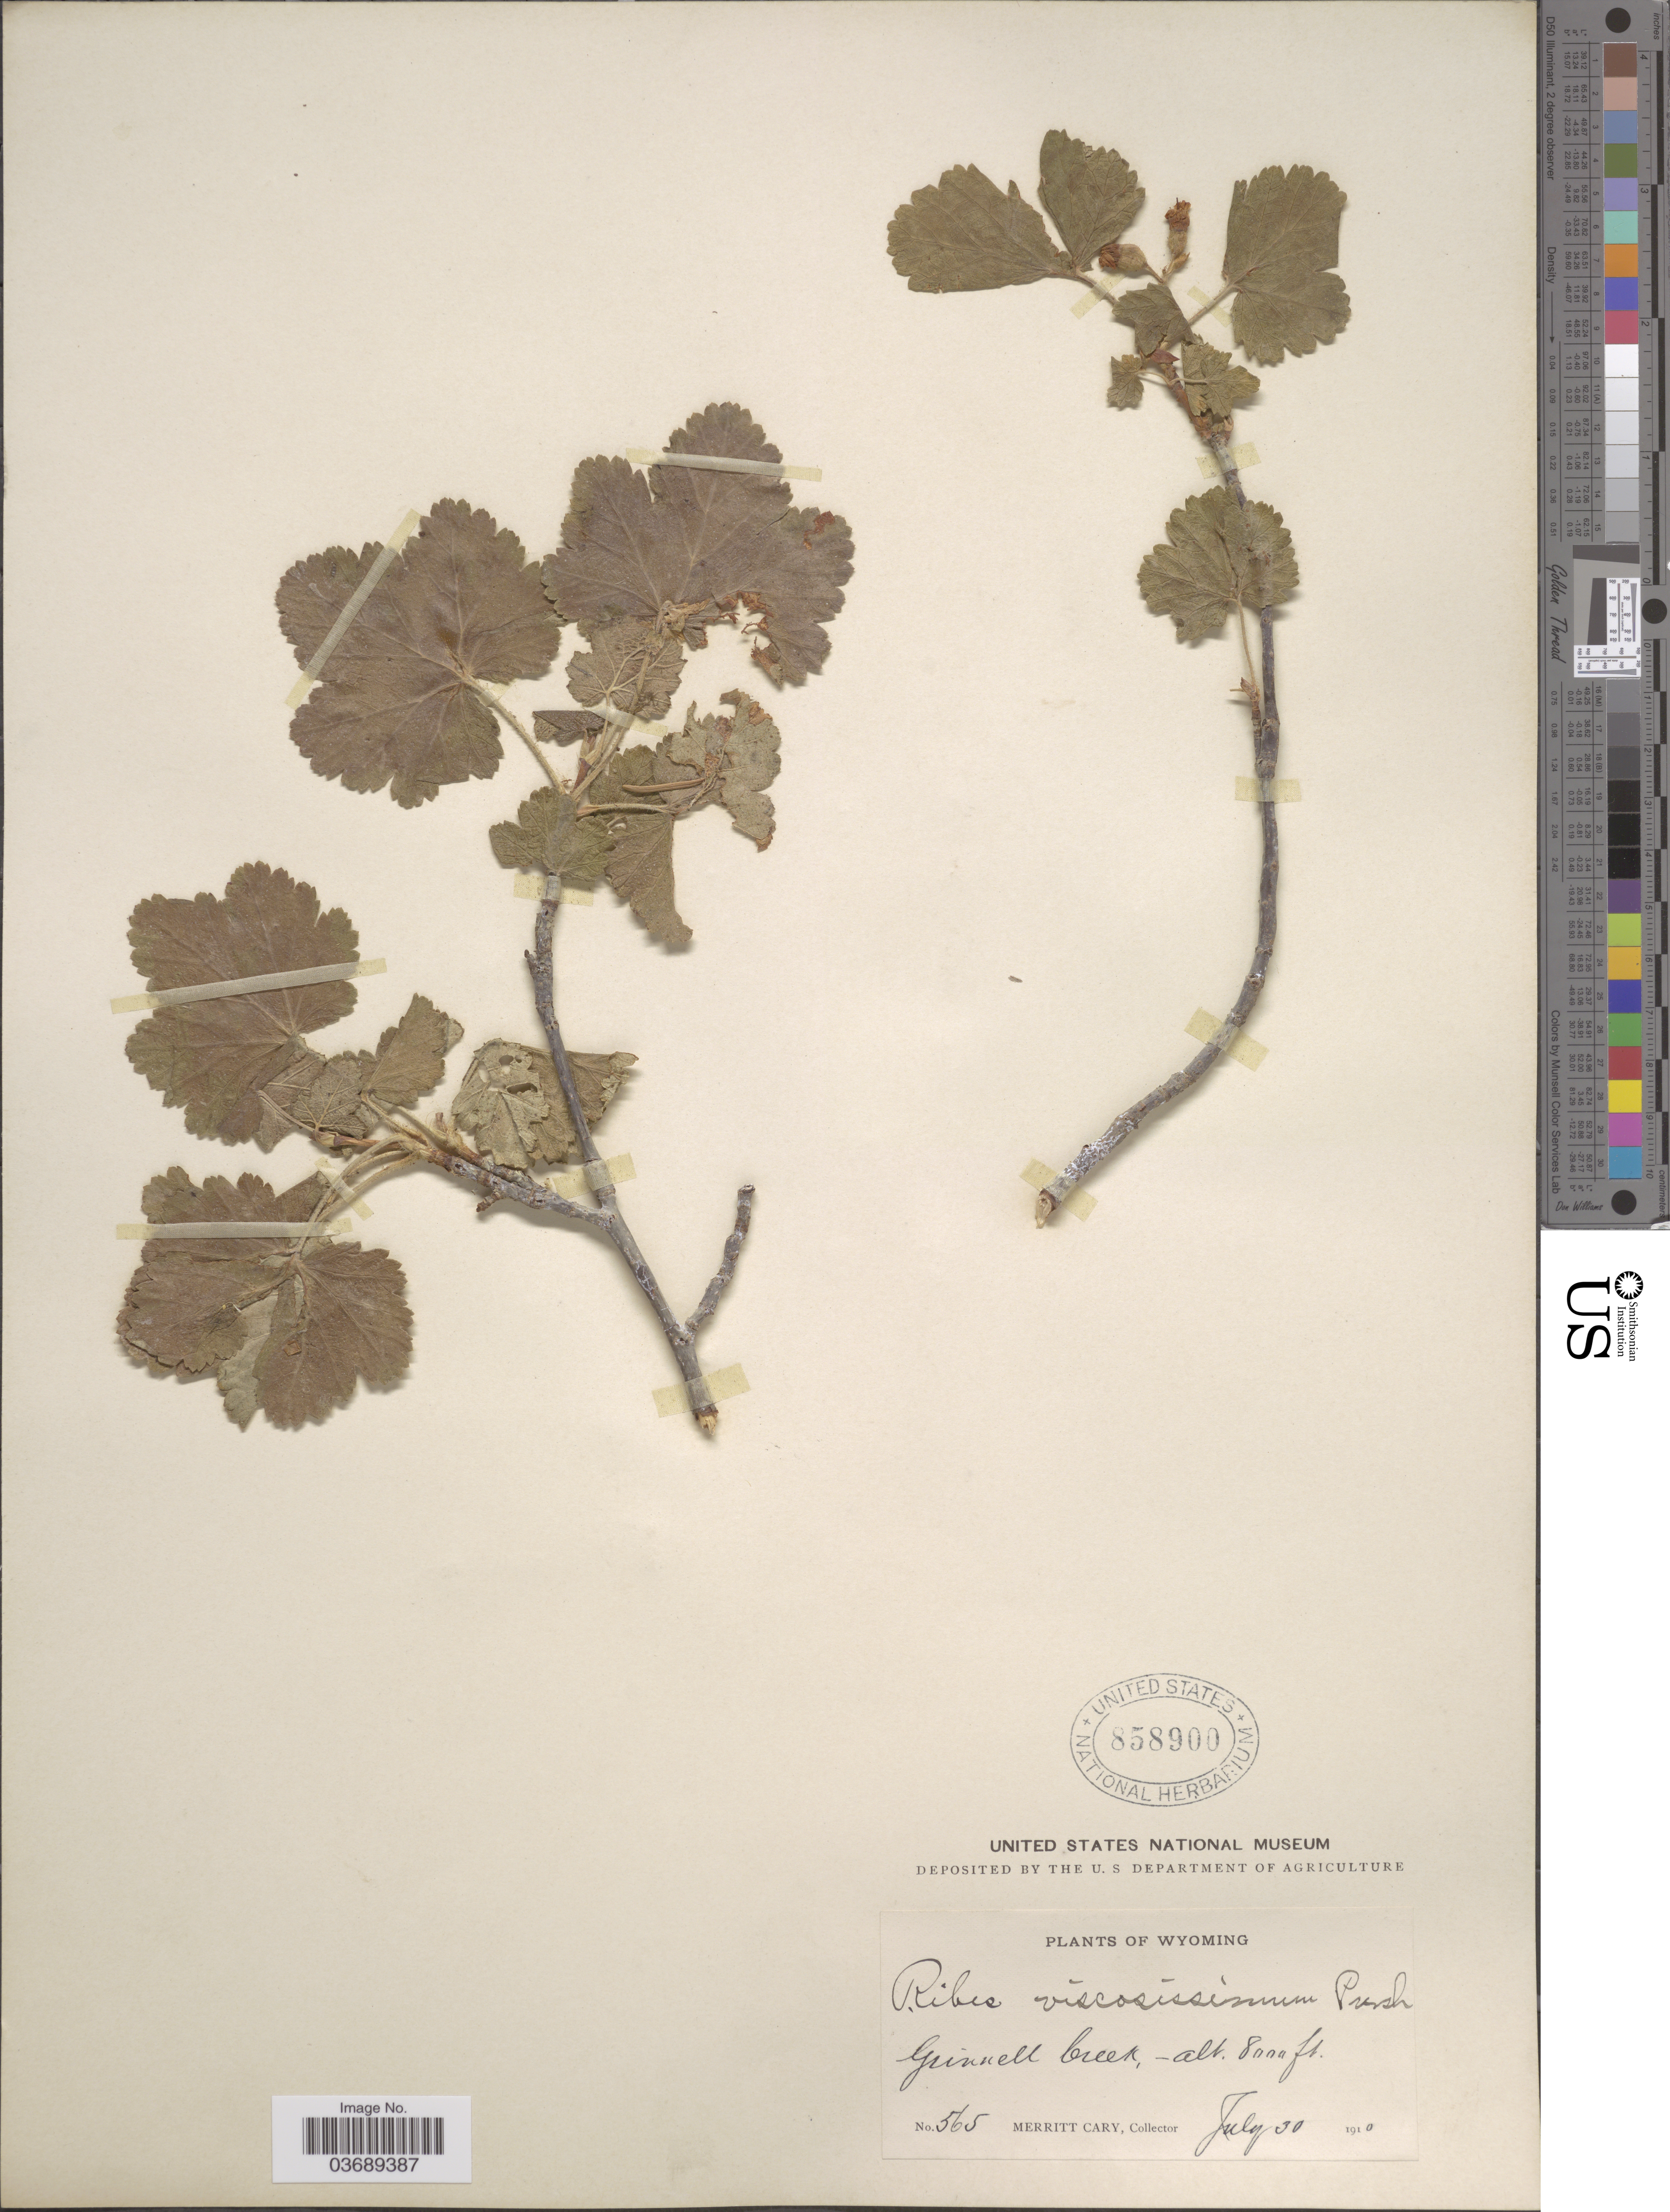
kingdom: Plantae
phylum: Tracheophyta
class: Magnoliopsida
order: Saxifragales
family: Grossulariaceae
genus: Ribes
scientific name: Ribes viscosissimum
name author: Pursh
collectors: M. Cary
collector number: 565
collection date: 1910-07-30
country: United States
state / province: Wyoming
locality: Grinnell Creek.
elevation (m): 2438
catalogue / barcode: US 858900